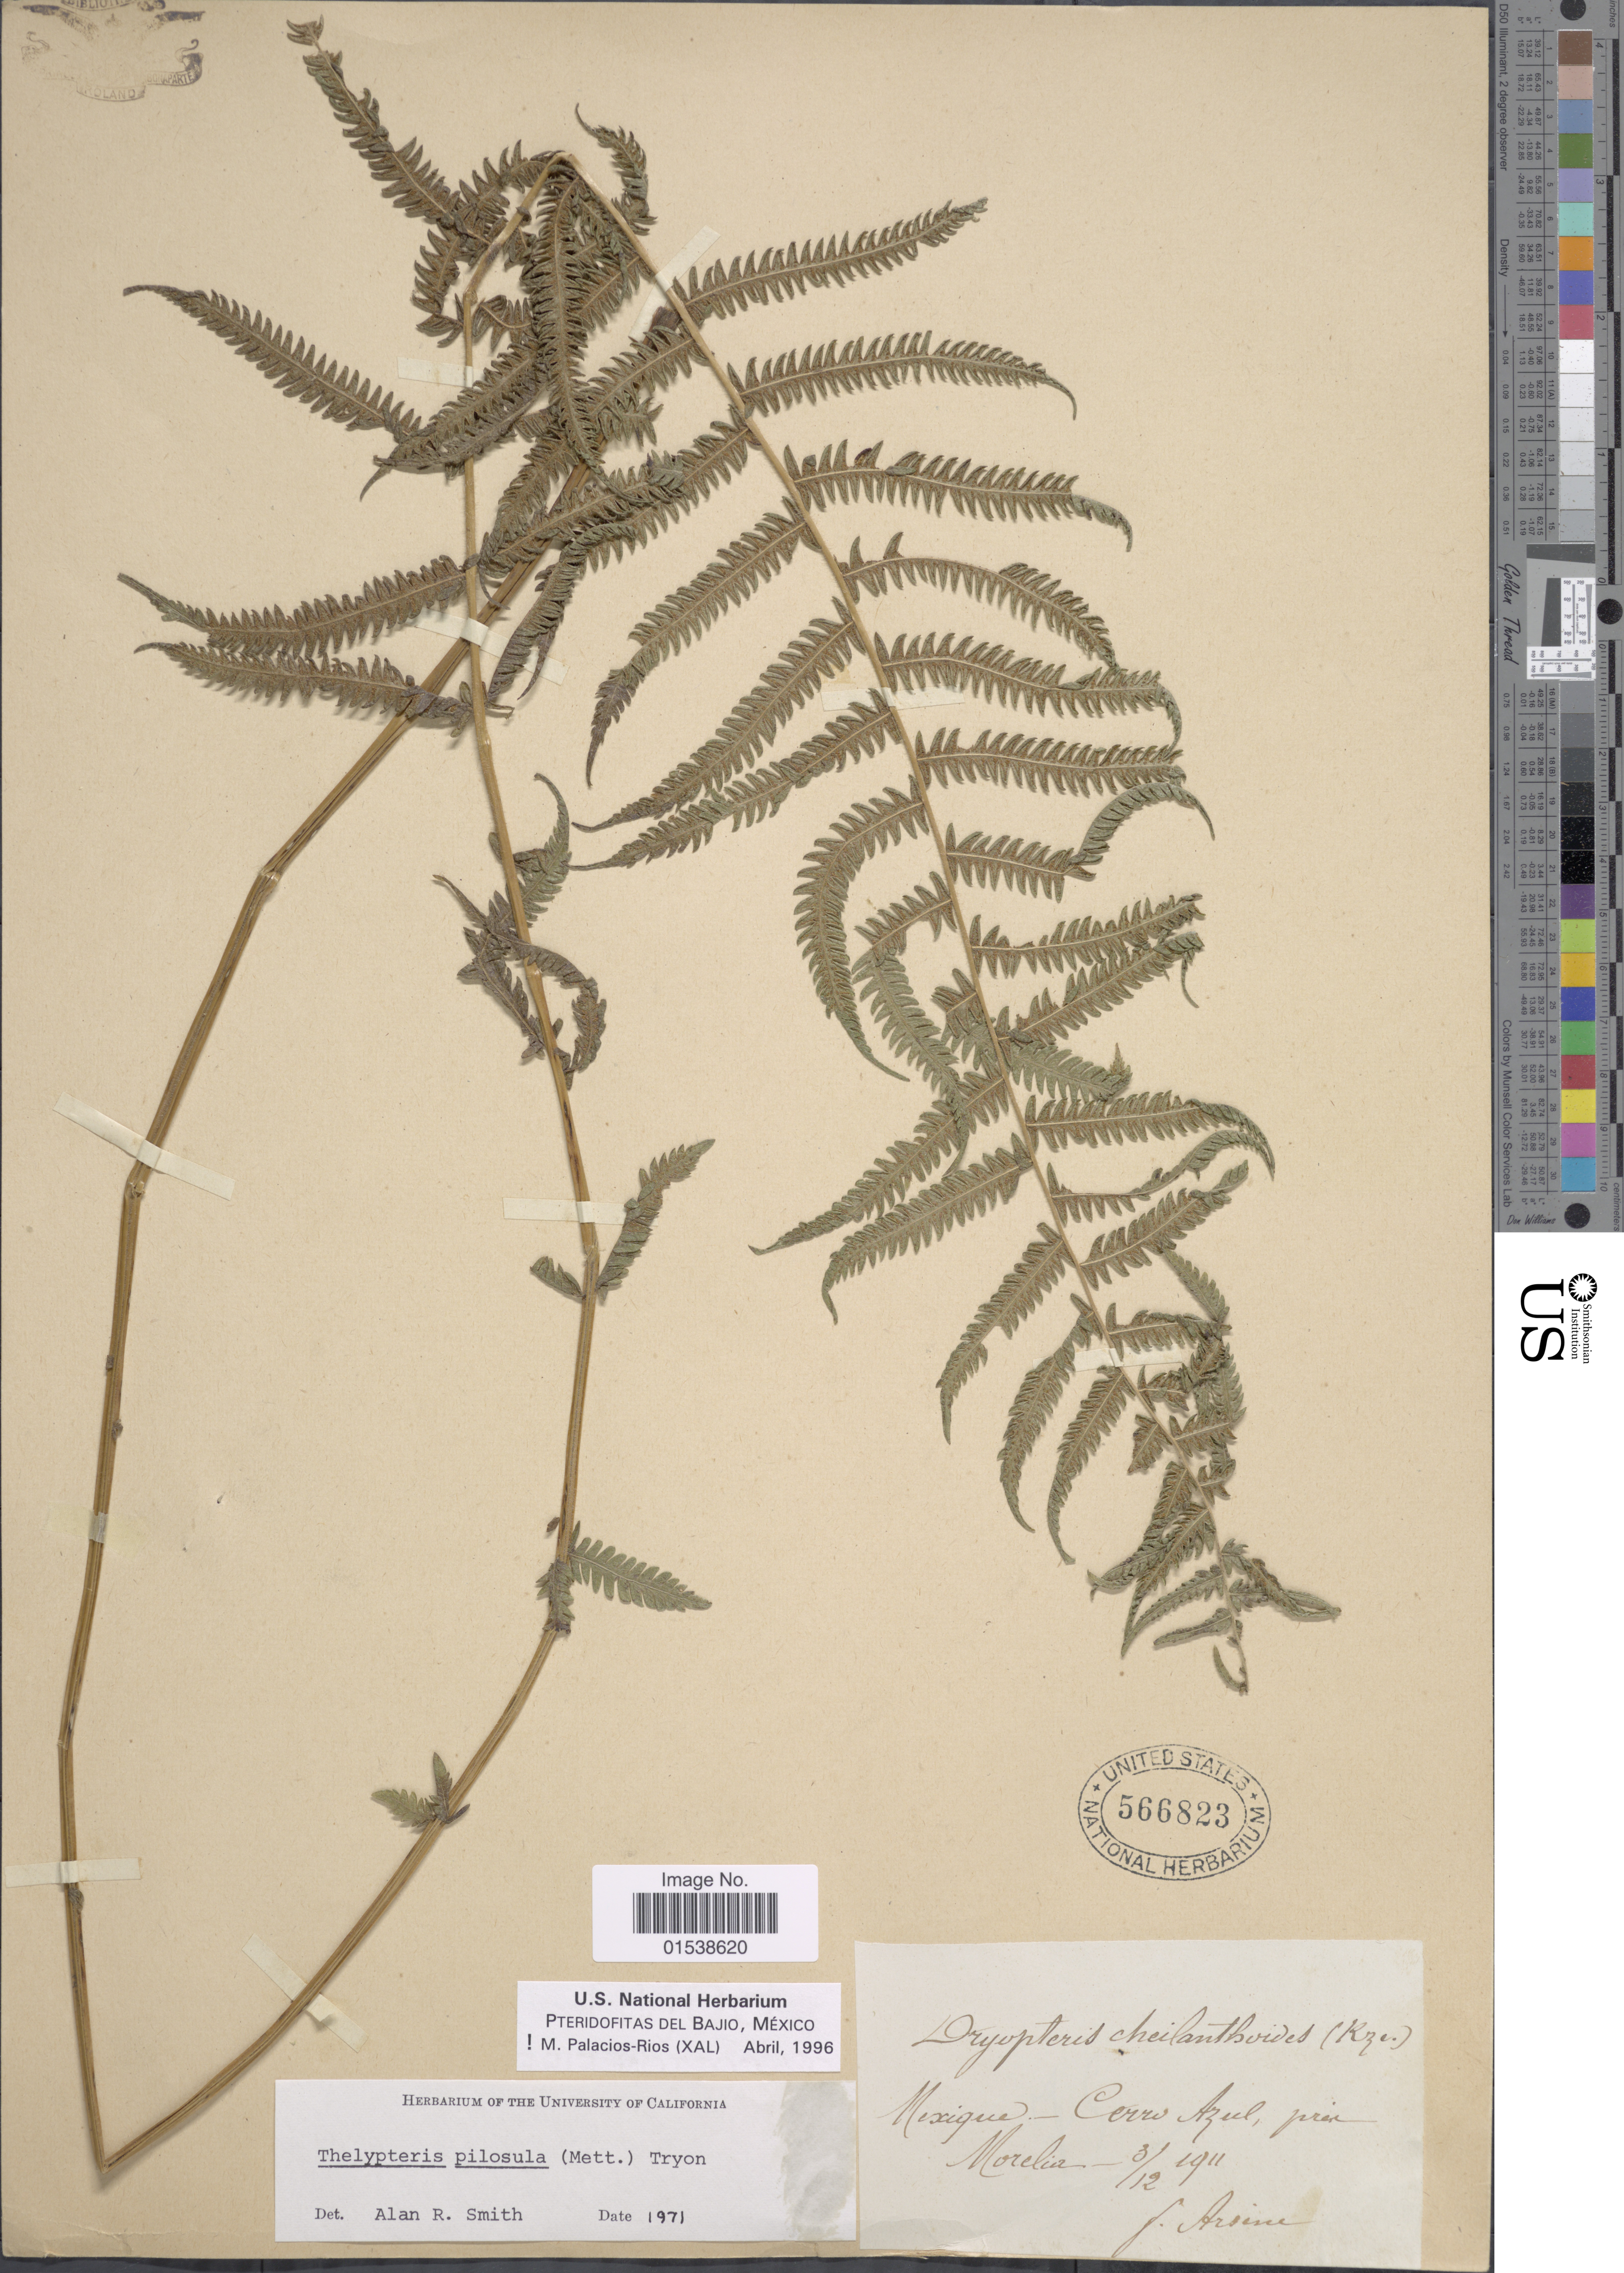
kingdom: Plantae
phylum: Tracheophyta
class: Polypodiopsida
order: Polypodiales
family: Thelypteridaceae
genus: Amauropelta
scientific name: Amauropelta pilosula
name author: (Klotzsch & H. Karst.) Á. Löve & D. Löve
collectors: F. Arsène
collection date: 1911-12-03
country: Mexico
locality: Mexique, Cerro Azul, pres Morelia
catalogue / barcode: US 566823